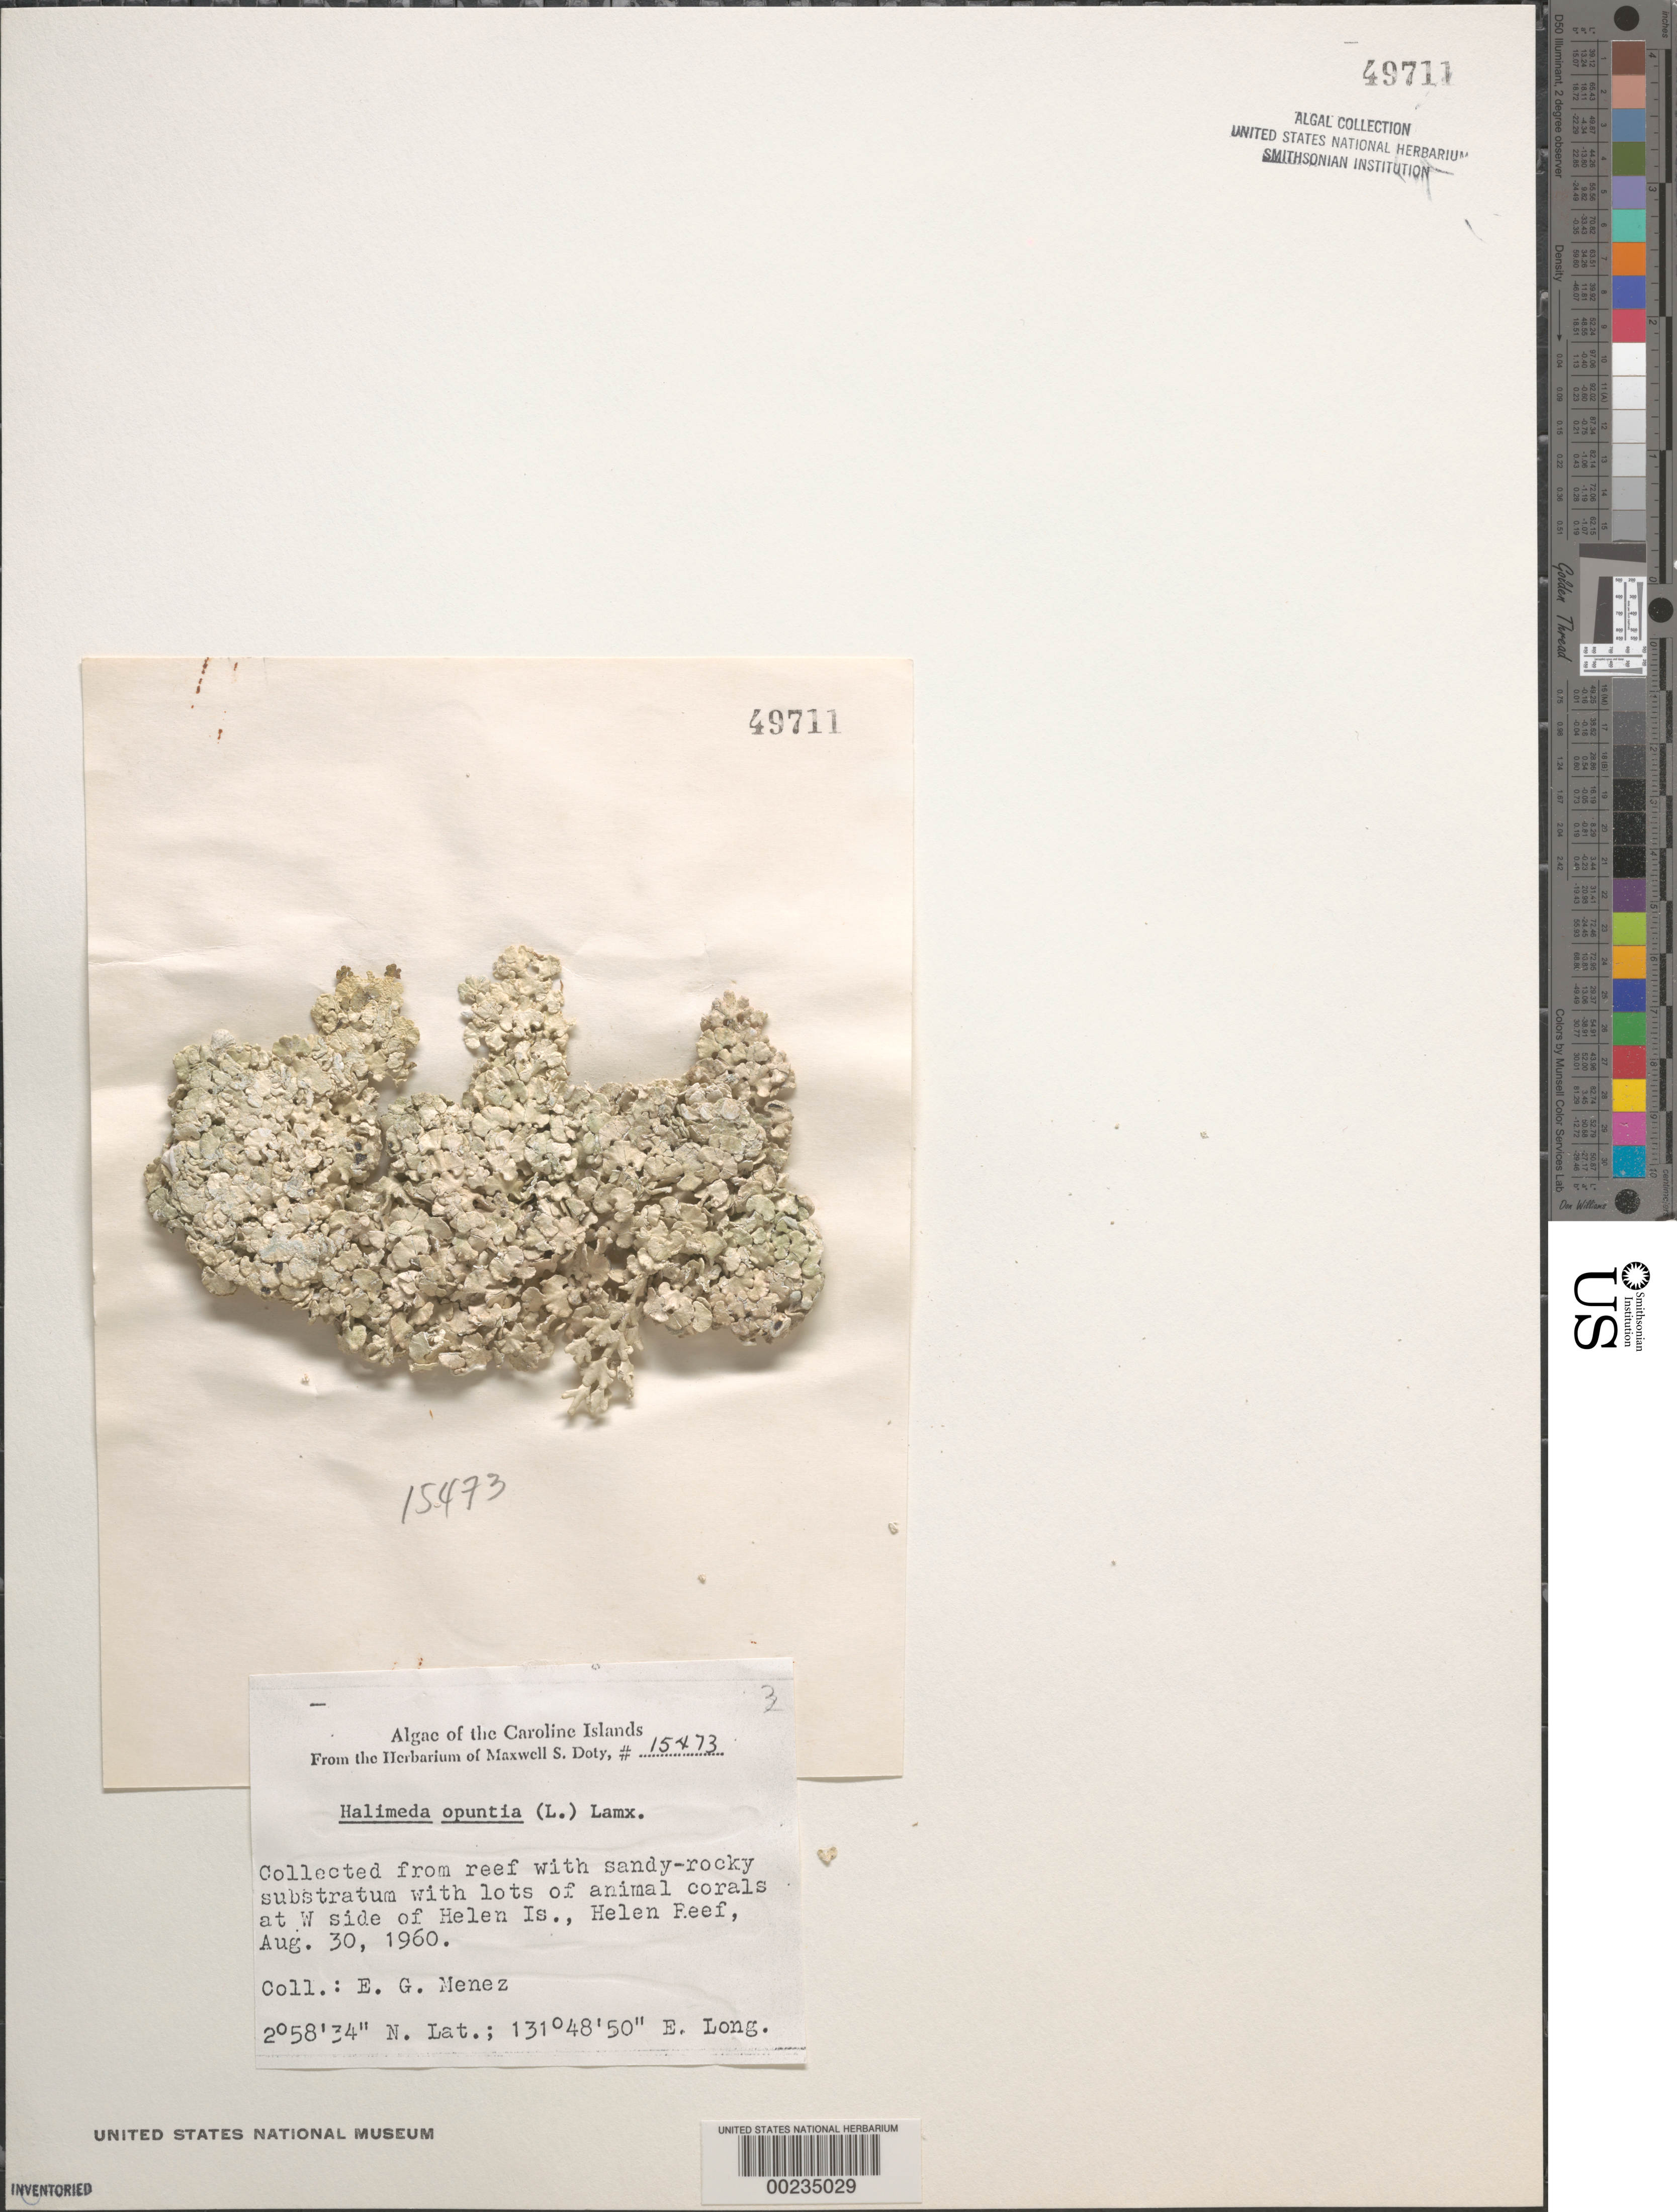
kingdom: Plantae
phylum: Chlorophyta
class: Ulvophyceae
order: Bryopsidales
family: Halimedaceae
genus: Halimeda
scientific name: Halimeda opuntia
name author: (L.) J.V.Lamouroux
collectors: Meñez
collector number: MSD 15473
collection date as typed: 30 Aug 1960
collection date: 1960-08-30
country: Palau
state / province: Belau Outliers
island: Helen Atoll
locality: Helen Reef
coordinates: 2 58' 34" N, 131 48' 50" E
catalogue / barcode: US 49711